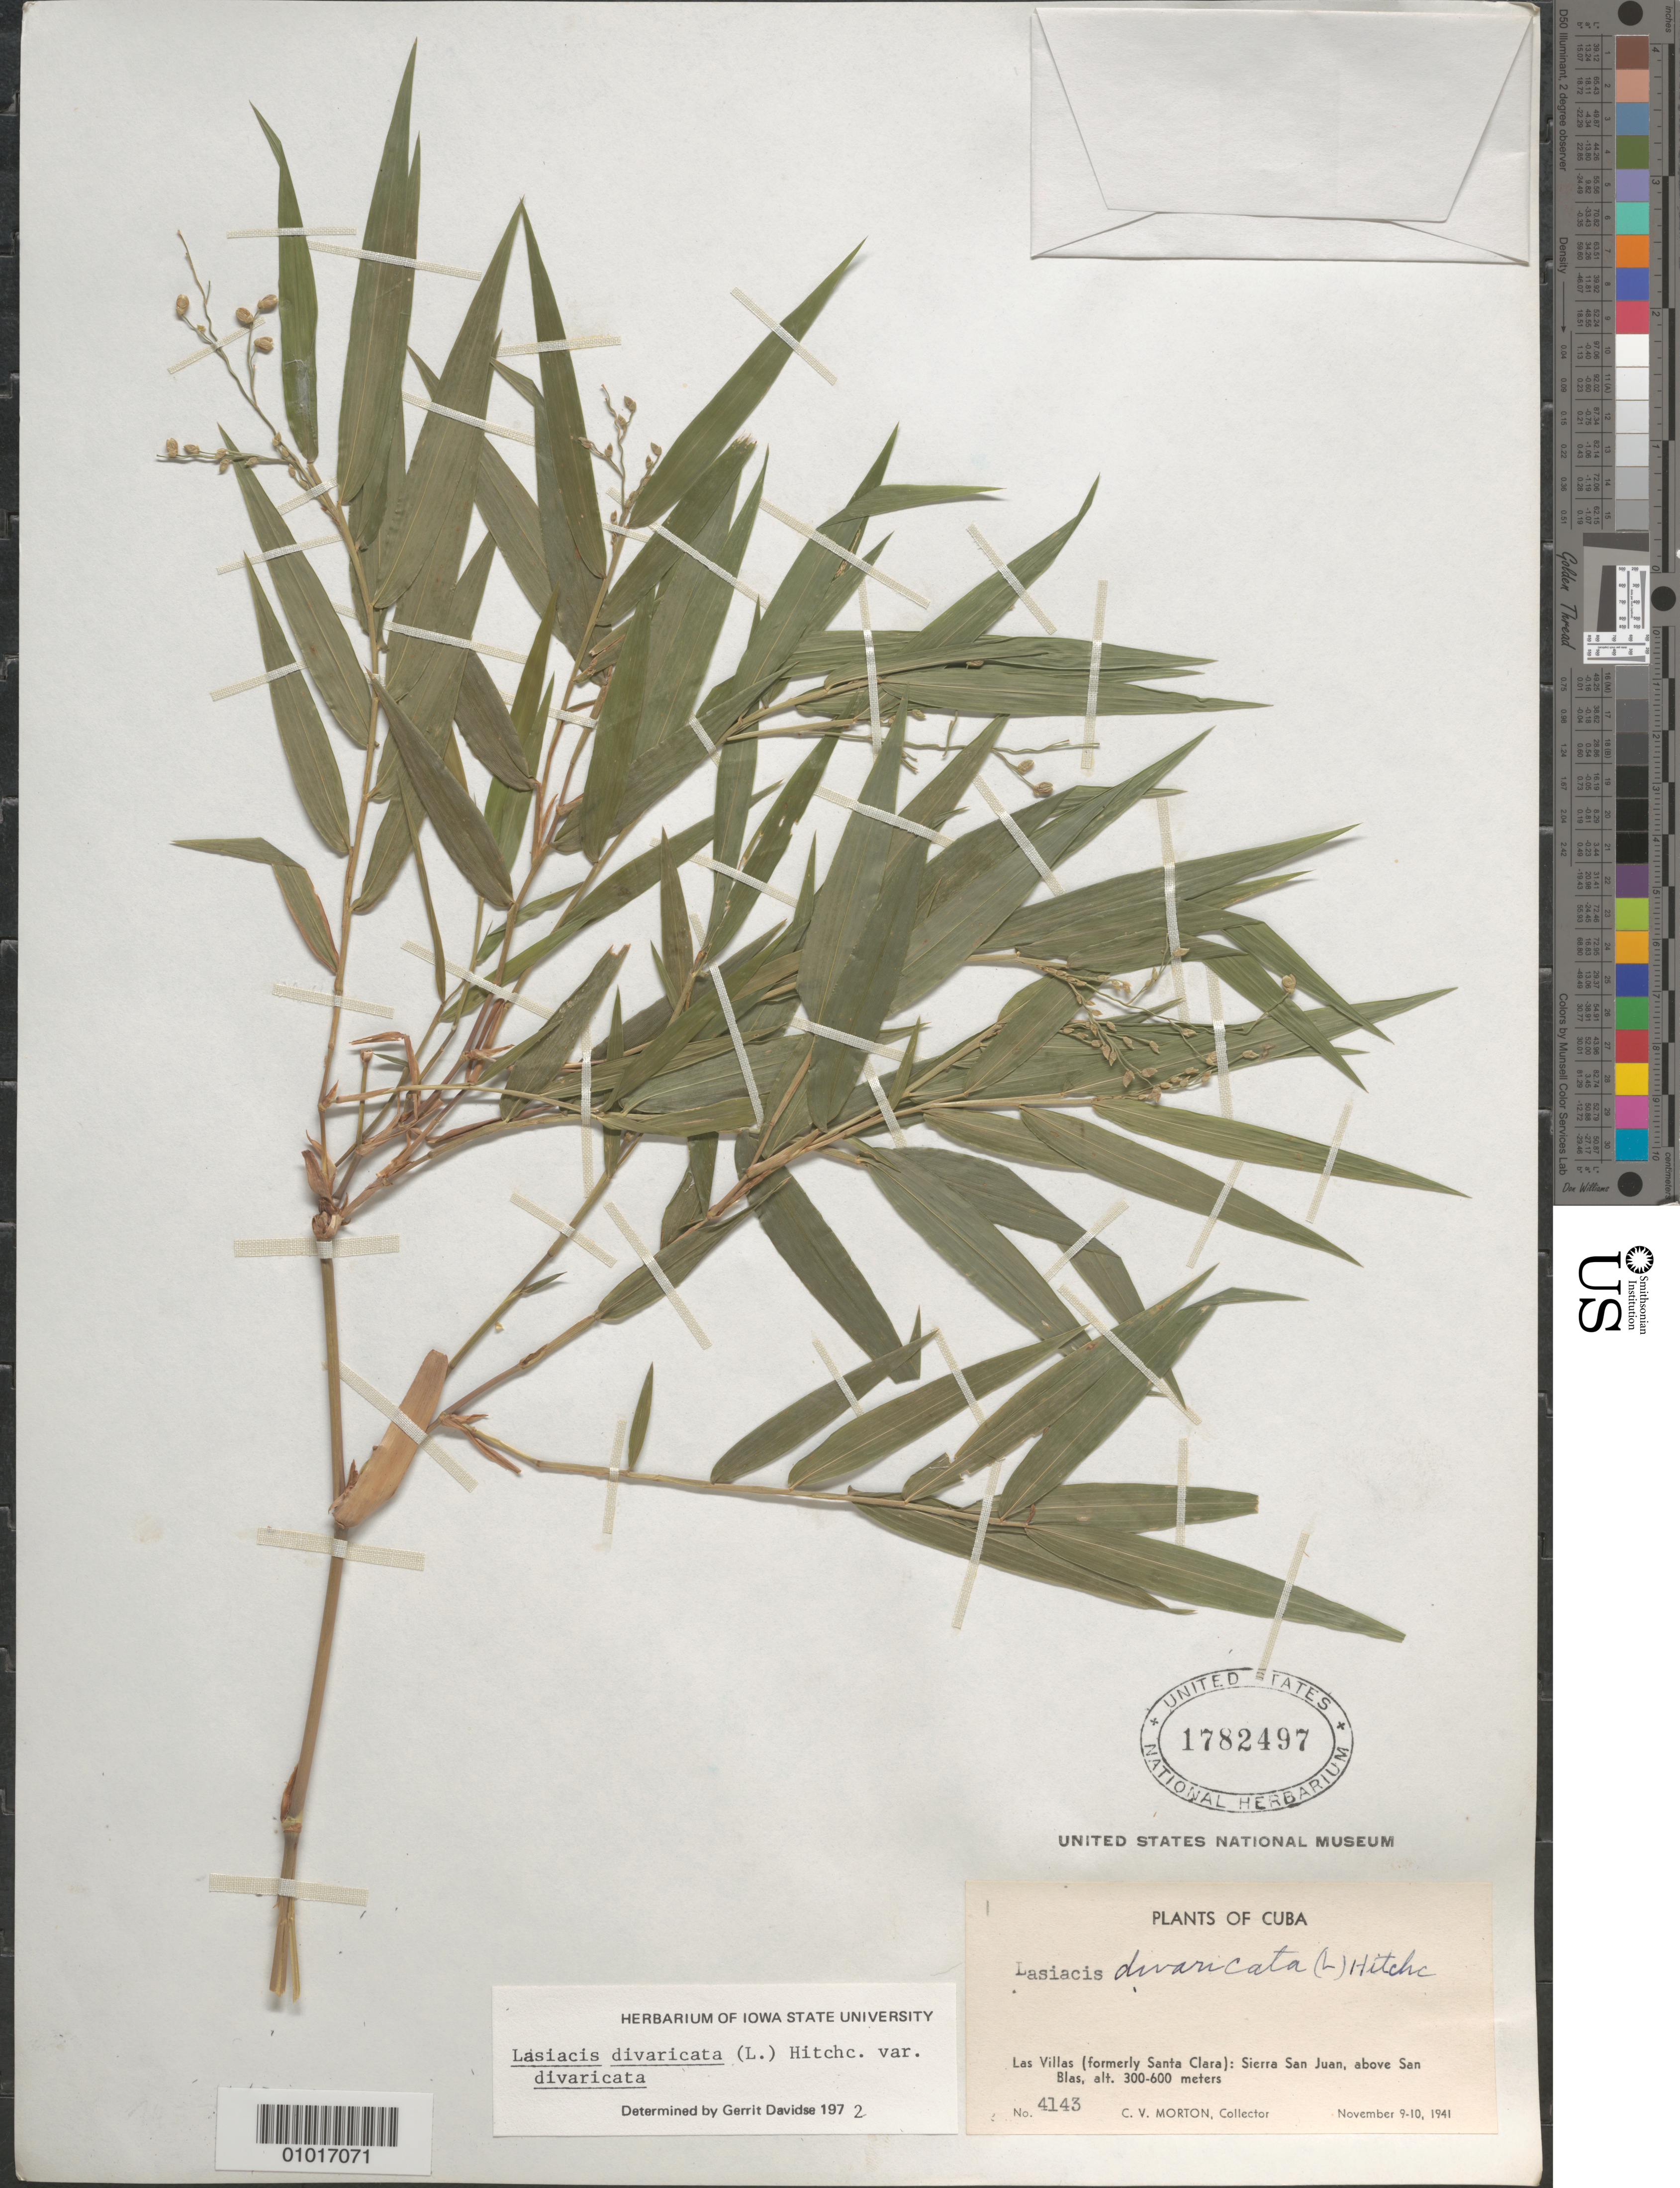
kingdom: Plantae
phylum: Tracheophyta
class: Liliopsida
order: Poales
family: Poaceae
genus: Lasiacis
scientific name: Lasiacis divaricata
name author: (L.) Hitchc.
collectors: C. V. Morton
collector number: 4143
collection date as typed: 09 Nov 1941 to 10 Nov 1941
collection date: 1941-11-09/1941-11-10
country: Cuba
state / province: Las Villas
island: Cuba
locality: Las Villas (formerly Santa Clara): Sierra San Juan, above San Blas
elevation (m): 300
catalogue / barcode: US 1782497